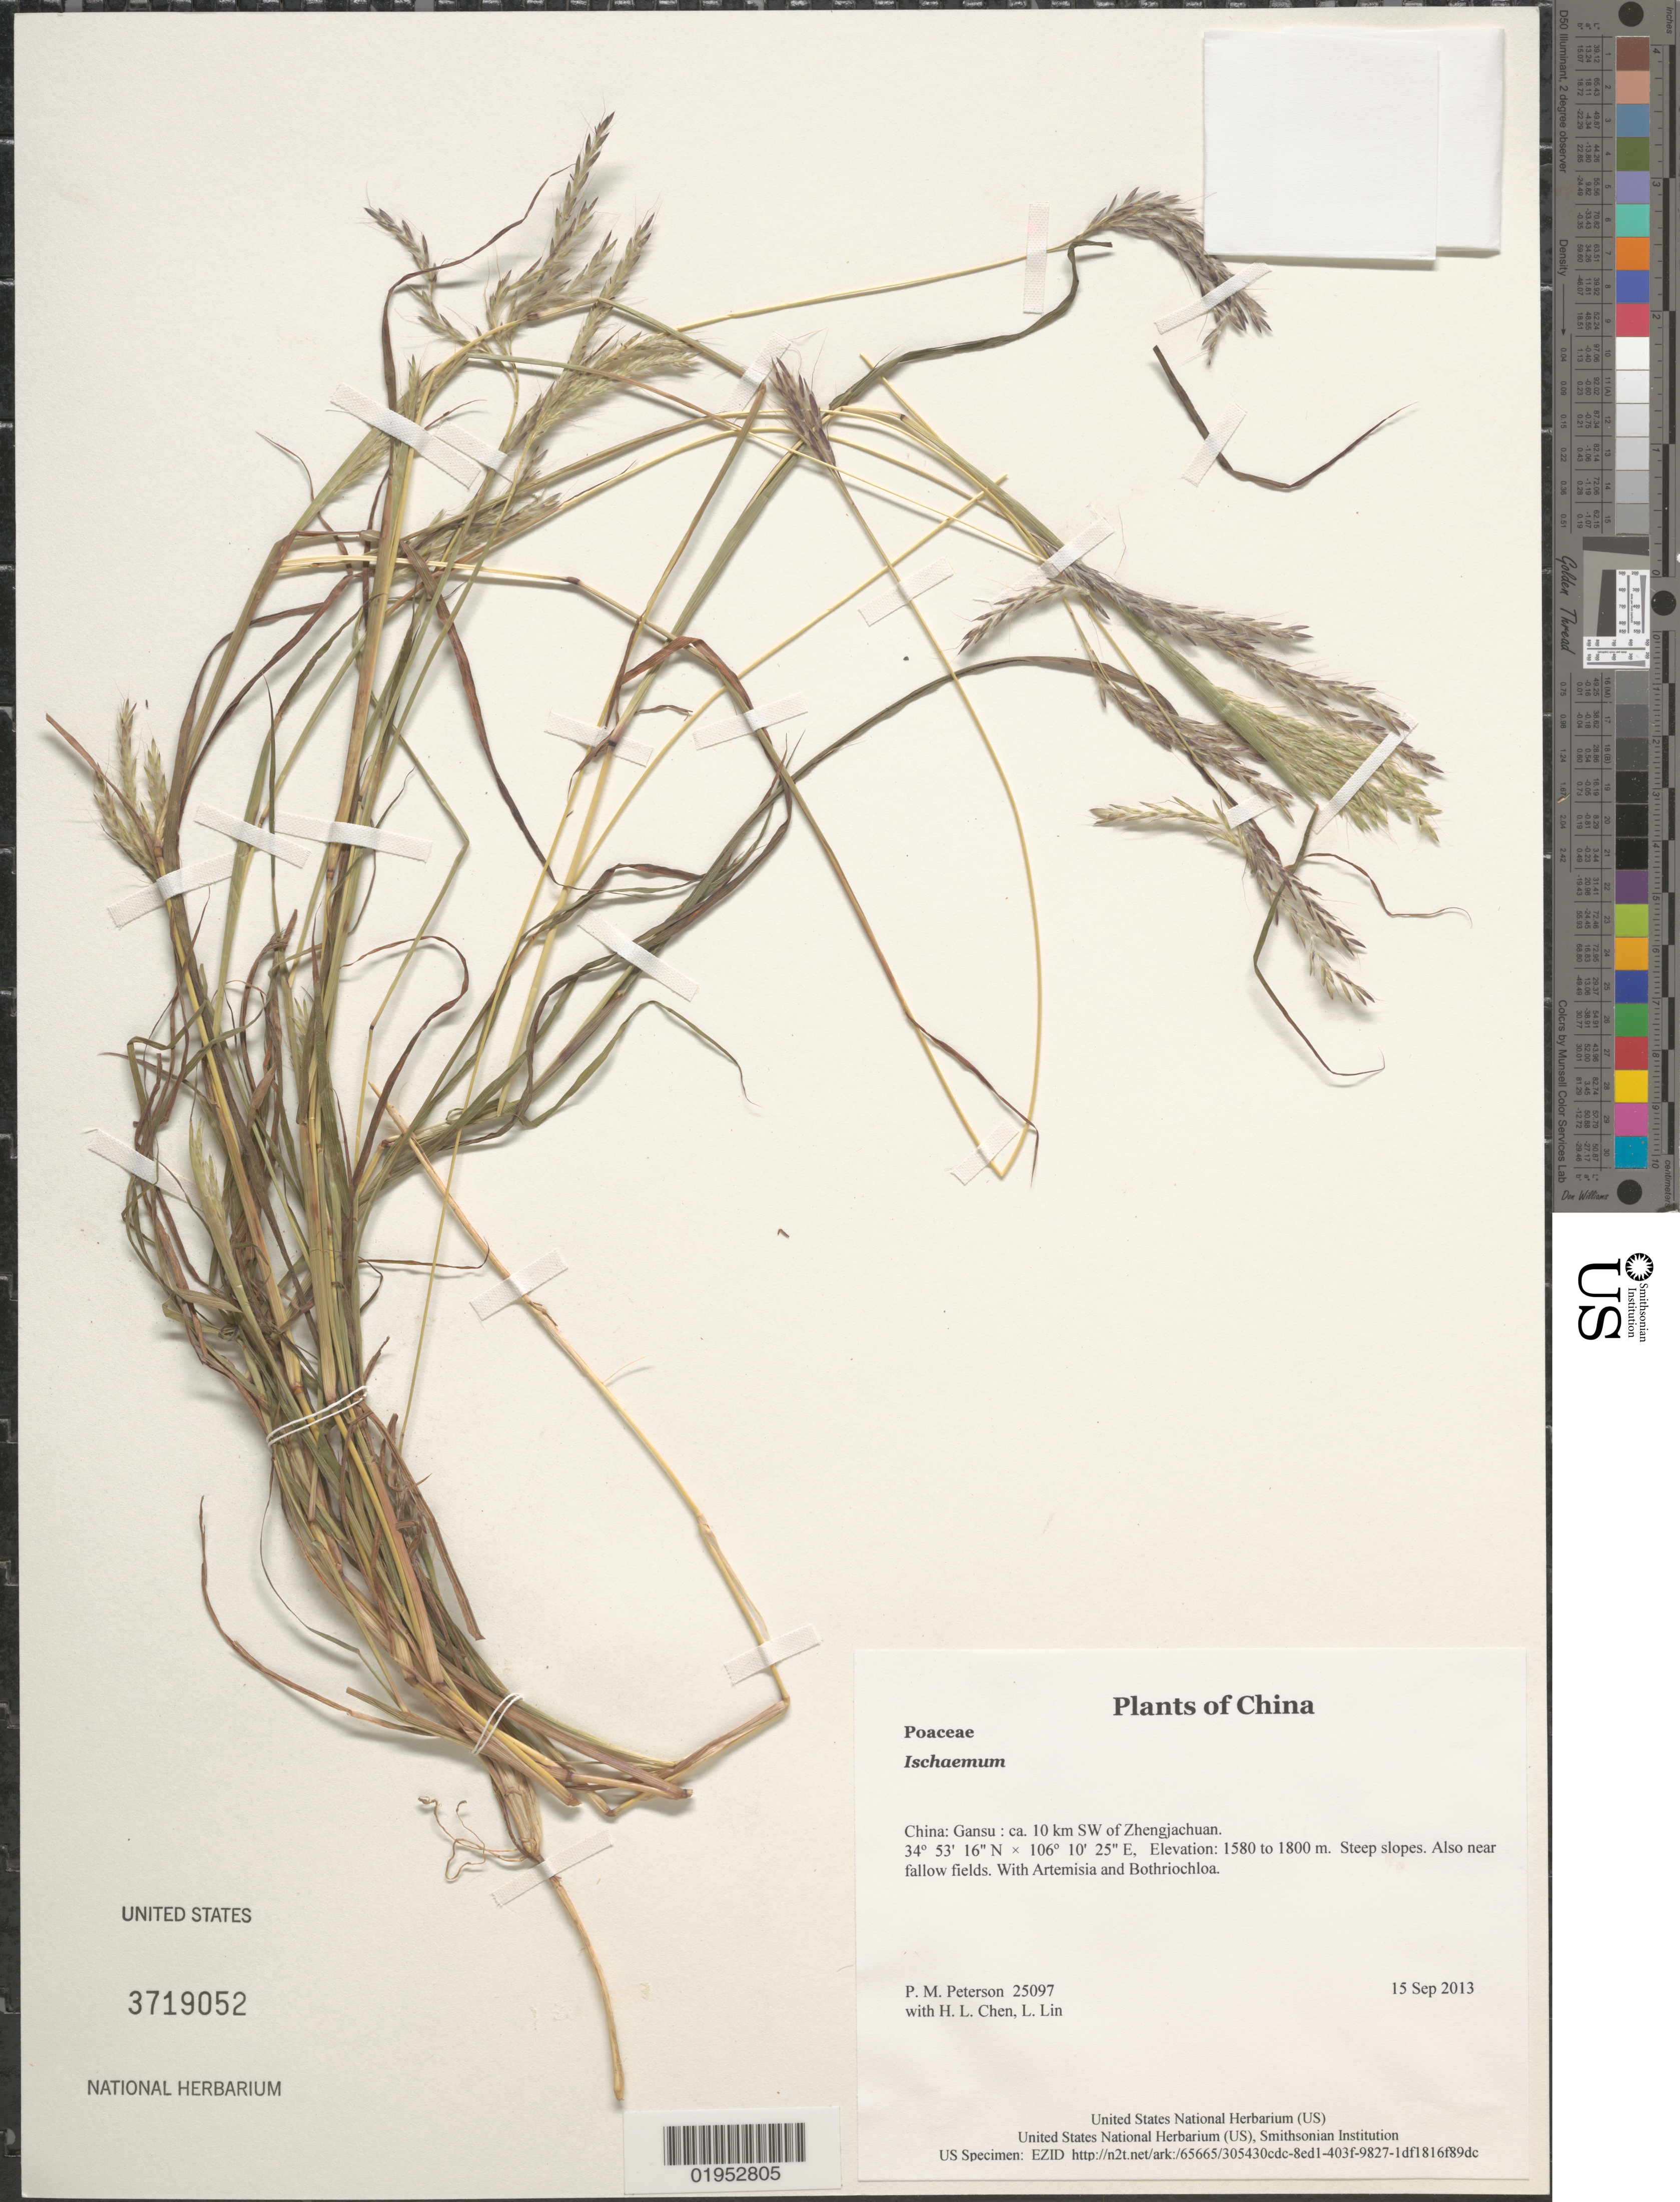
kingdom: Plantae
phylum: Tracheophyta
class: Liliopsida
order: Poales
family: Poaceae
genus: Ischaemum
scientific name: Ischaemum sp.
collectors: P. M. Peterson, H. L. Chen & L. Lin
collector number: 25097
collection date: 2013-09-15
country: China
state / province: Gansu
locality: ca. 10 km SW of Zhengjachuan.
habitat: Steep slopes. Also near fallow fields.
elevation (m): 1580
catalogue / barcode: US 3719052